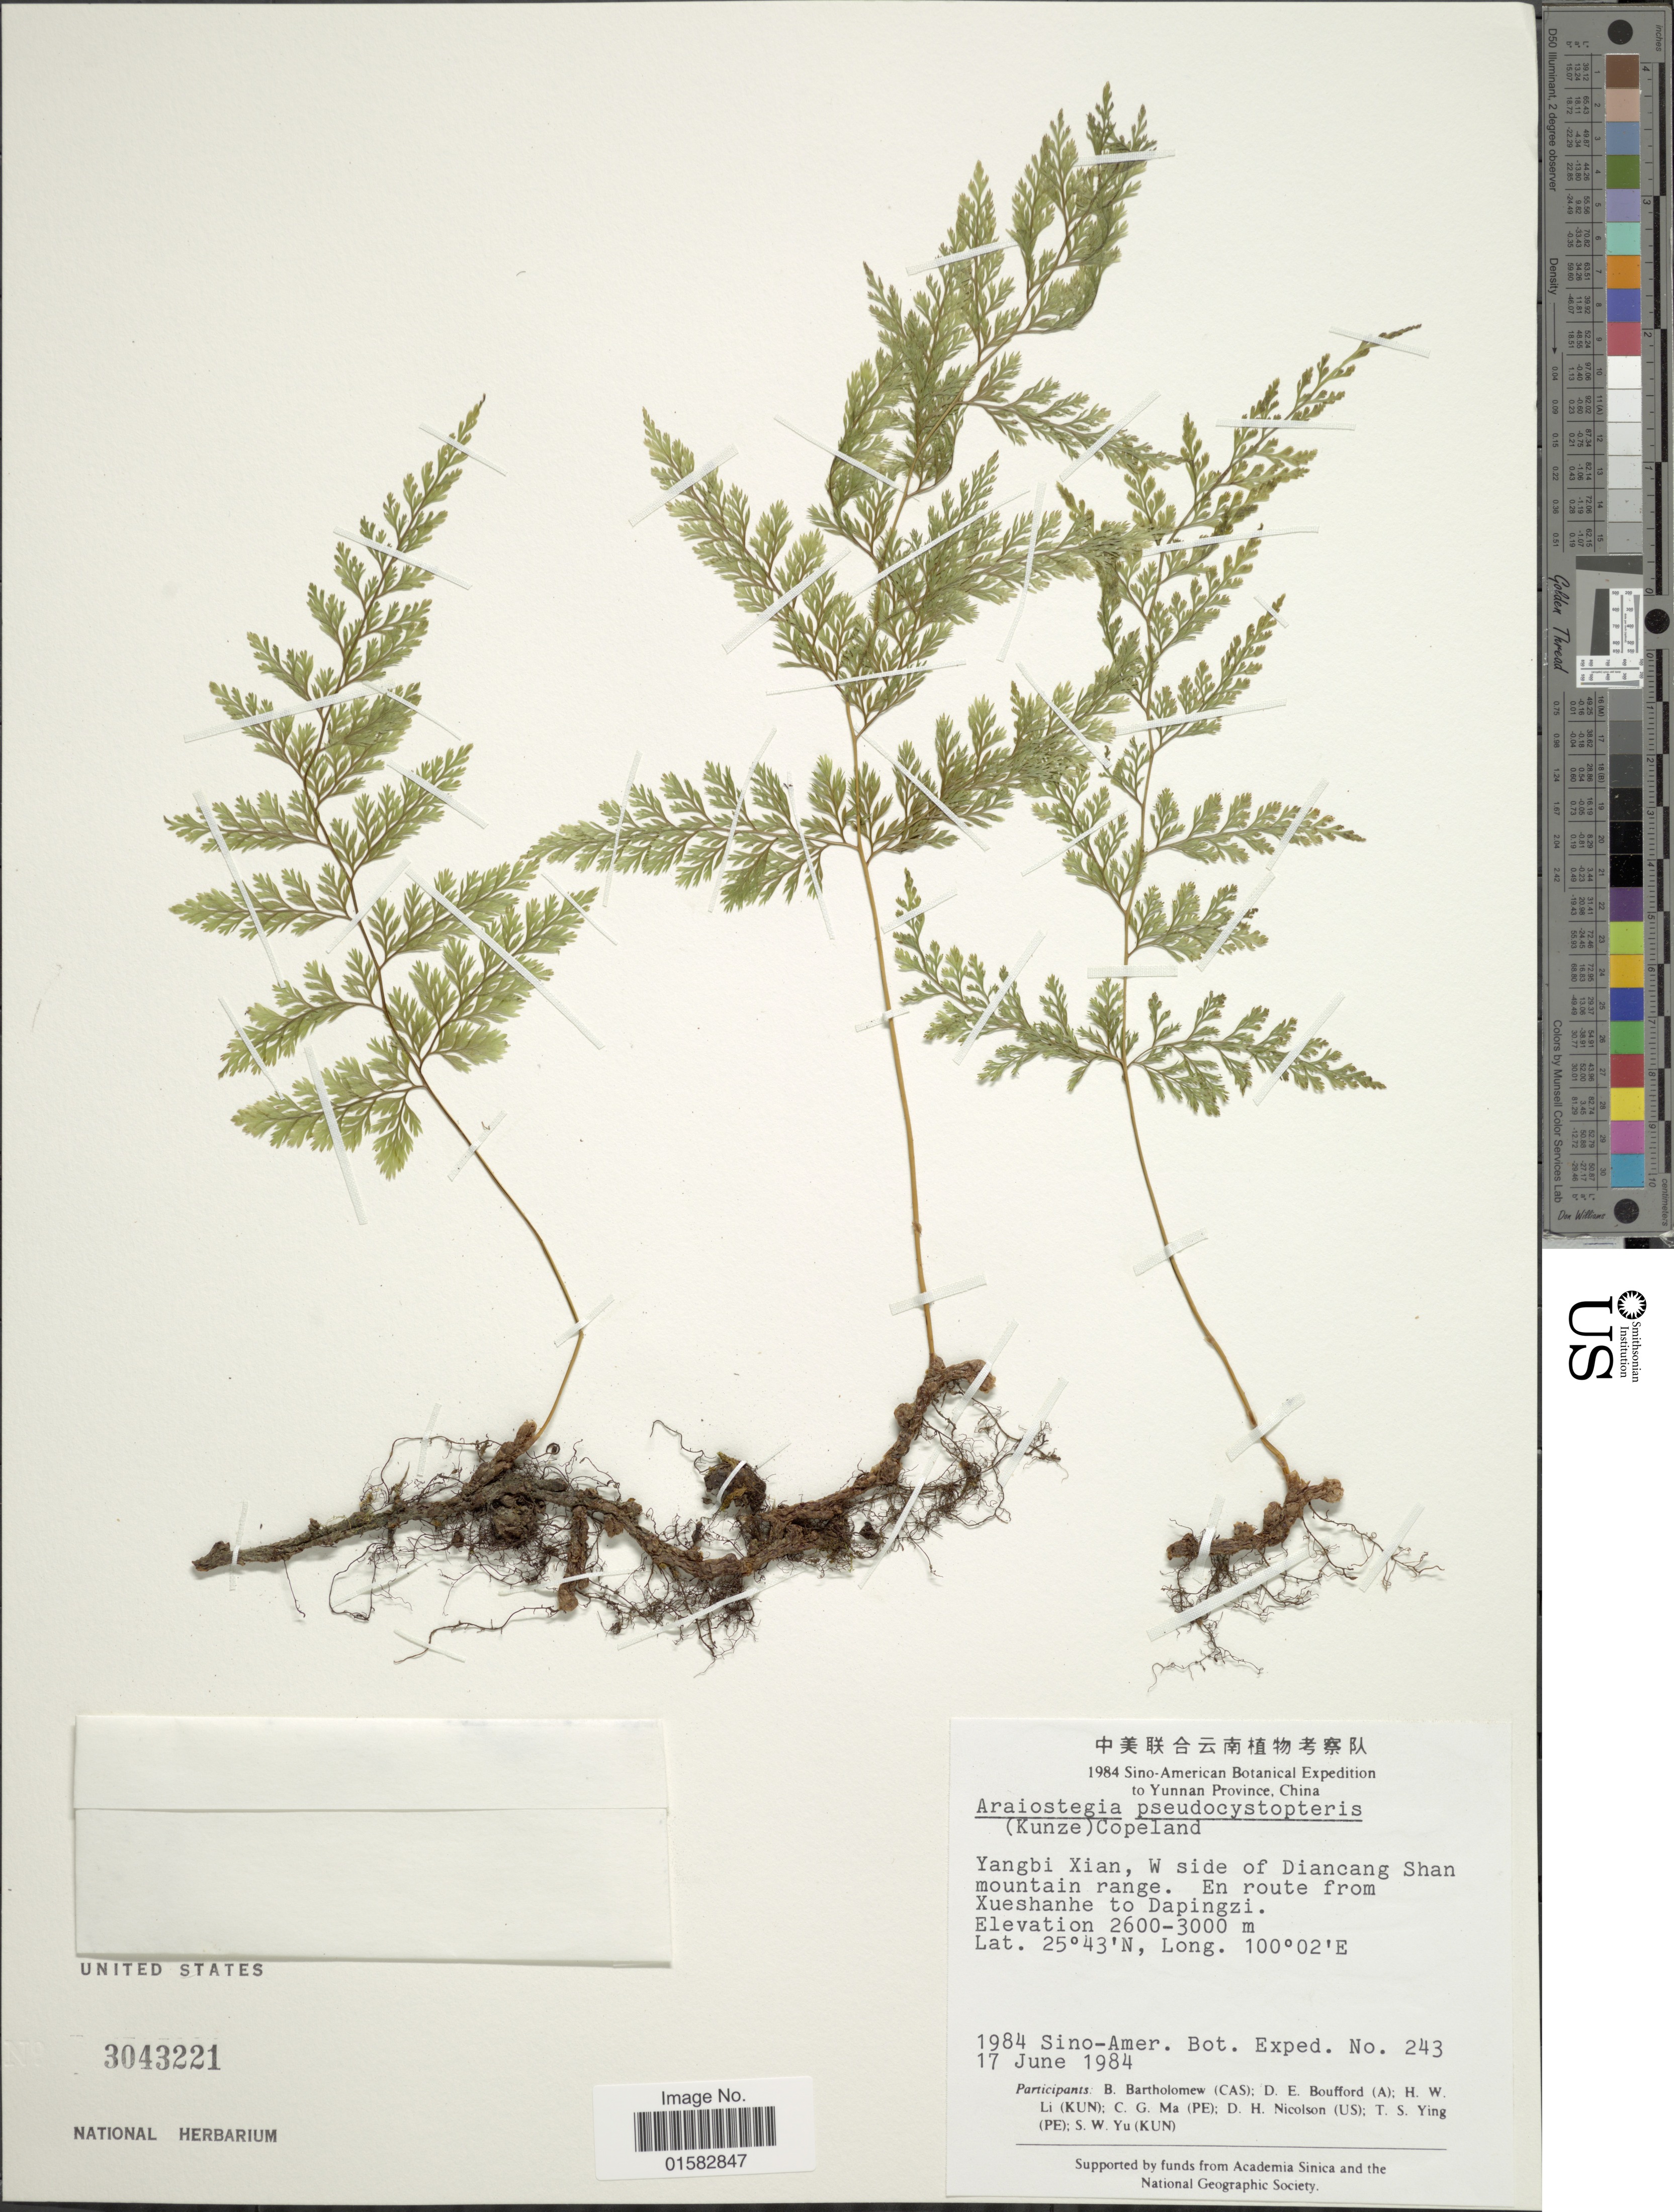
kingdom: Plantae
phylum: Tracheophyta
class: Polypodiopsida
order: Polypodiales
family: Davalliaceae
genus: Davallia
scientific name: Davallia pulchra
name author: D. Don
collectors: Sino-Amer. Bot. Exped. 1984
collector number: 1984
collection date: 1984-06-17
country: China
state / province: Yunnan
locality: Yangbi Xian, W side of Diancang Shan mountain range, En route from Xueshanhe to Dapingzi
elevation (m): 2600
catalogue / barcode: US 3043221